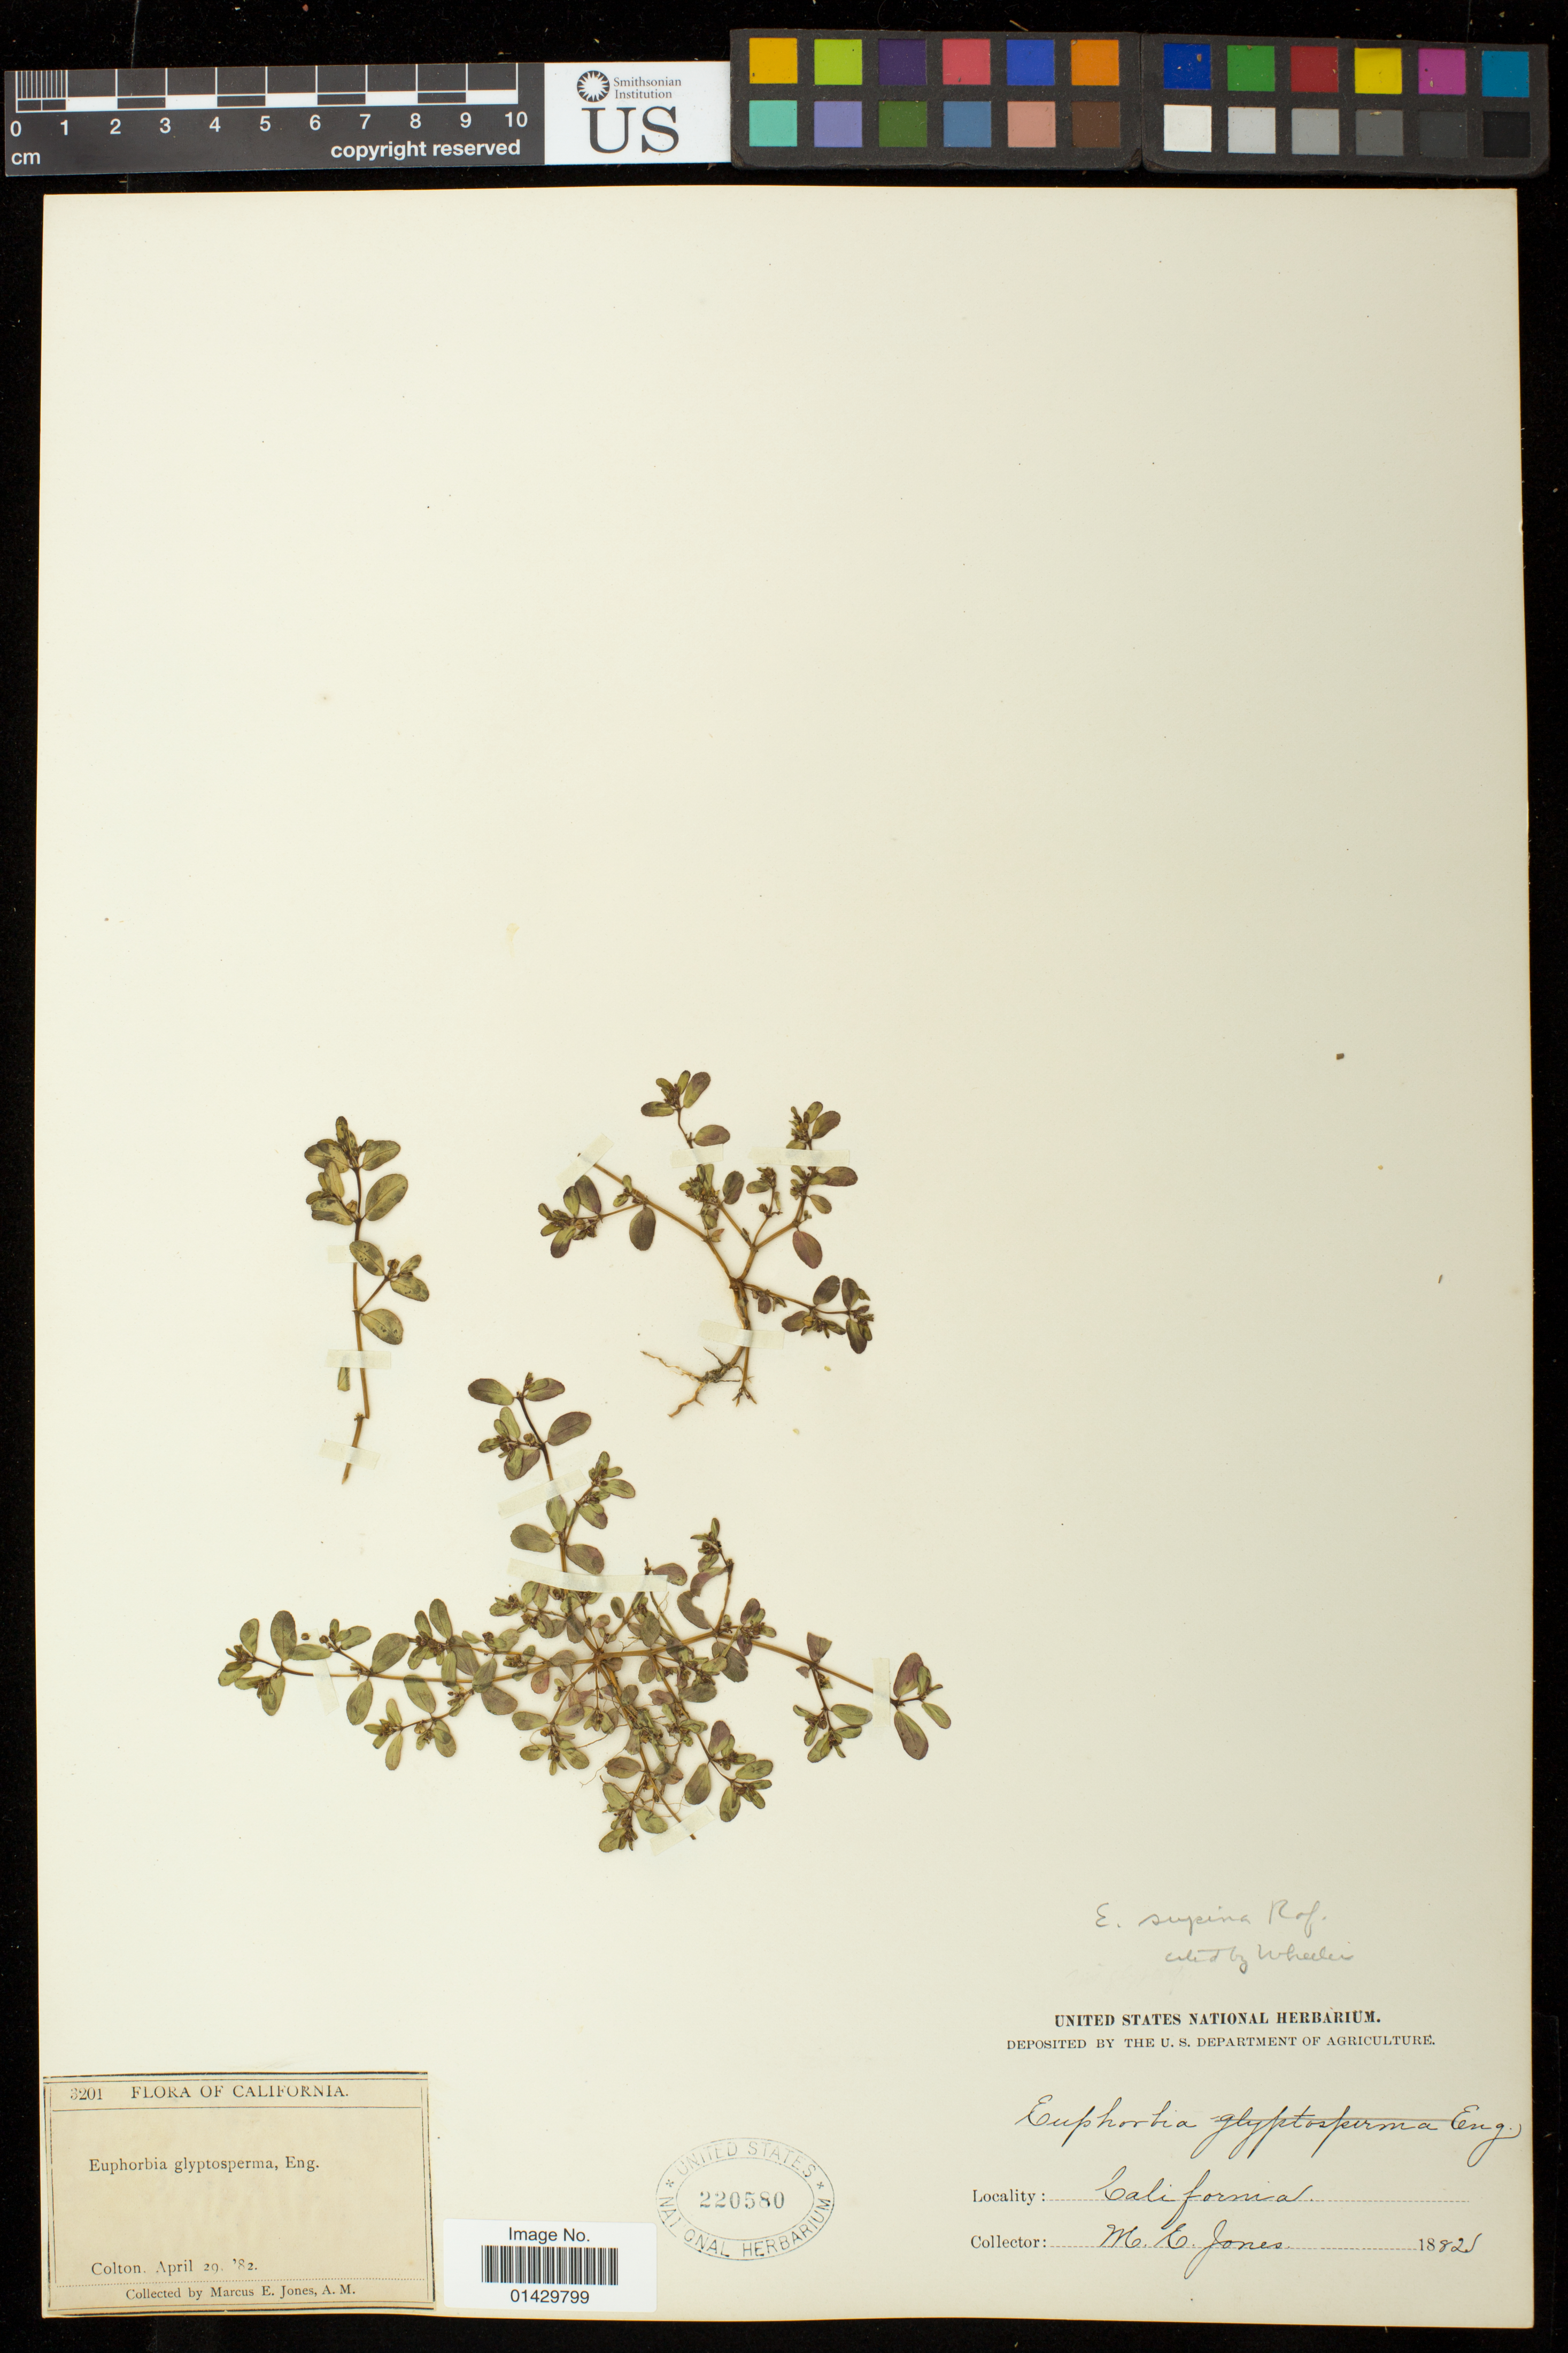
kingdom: Plantae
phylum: Tracheophyta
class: Magnoliopsida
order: Malpighiales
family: Euphorbiaceae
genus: Euphorbia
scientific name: Euphorbia maculata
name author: L.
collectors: M. E. Jones & A.M.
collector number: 3201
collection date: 1882-04-29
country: United States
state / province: California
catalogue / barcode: US 220580